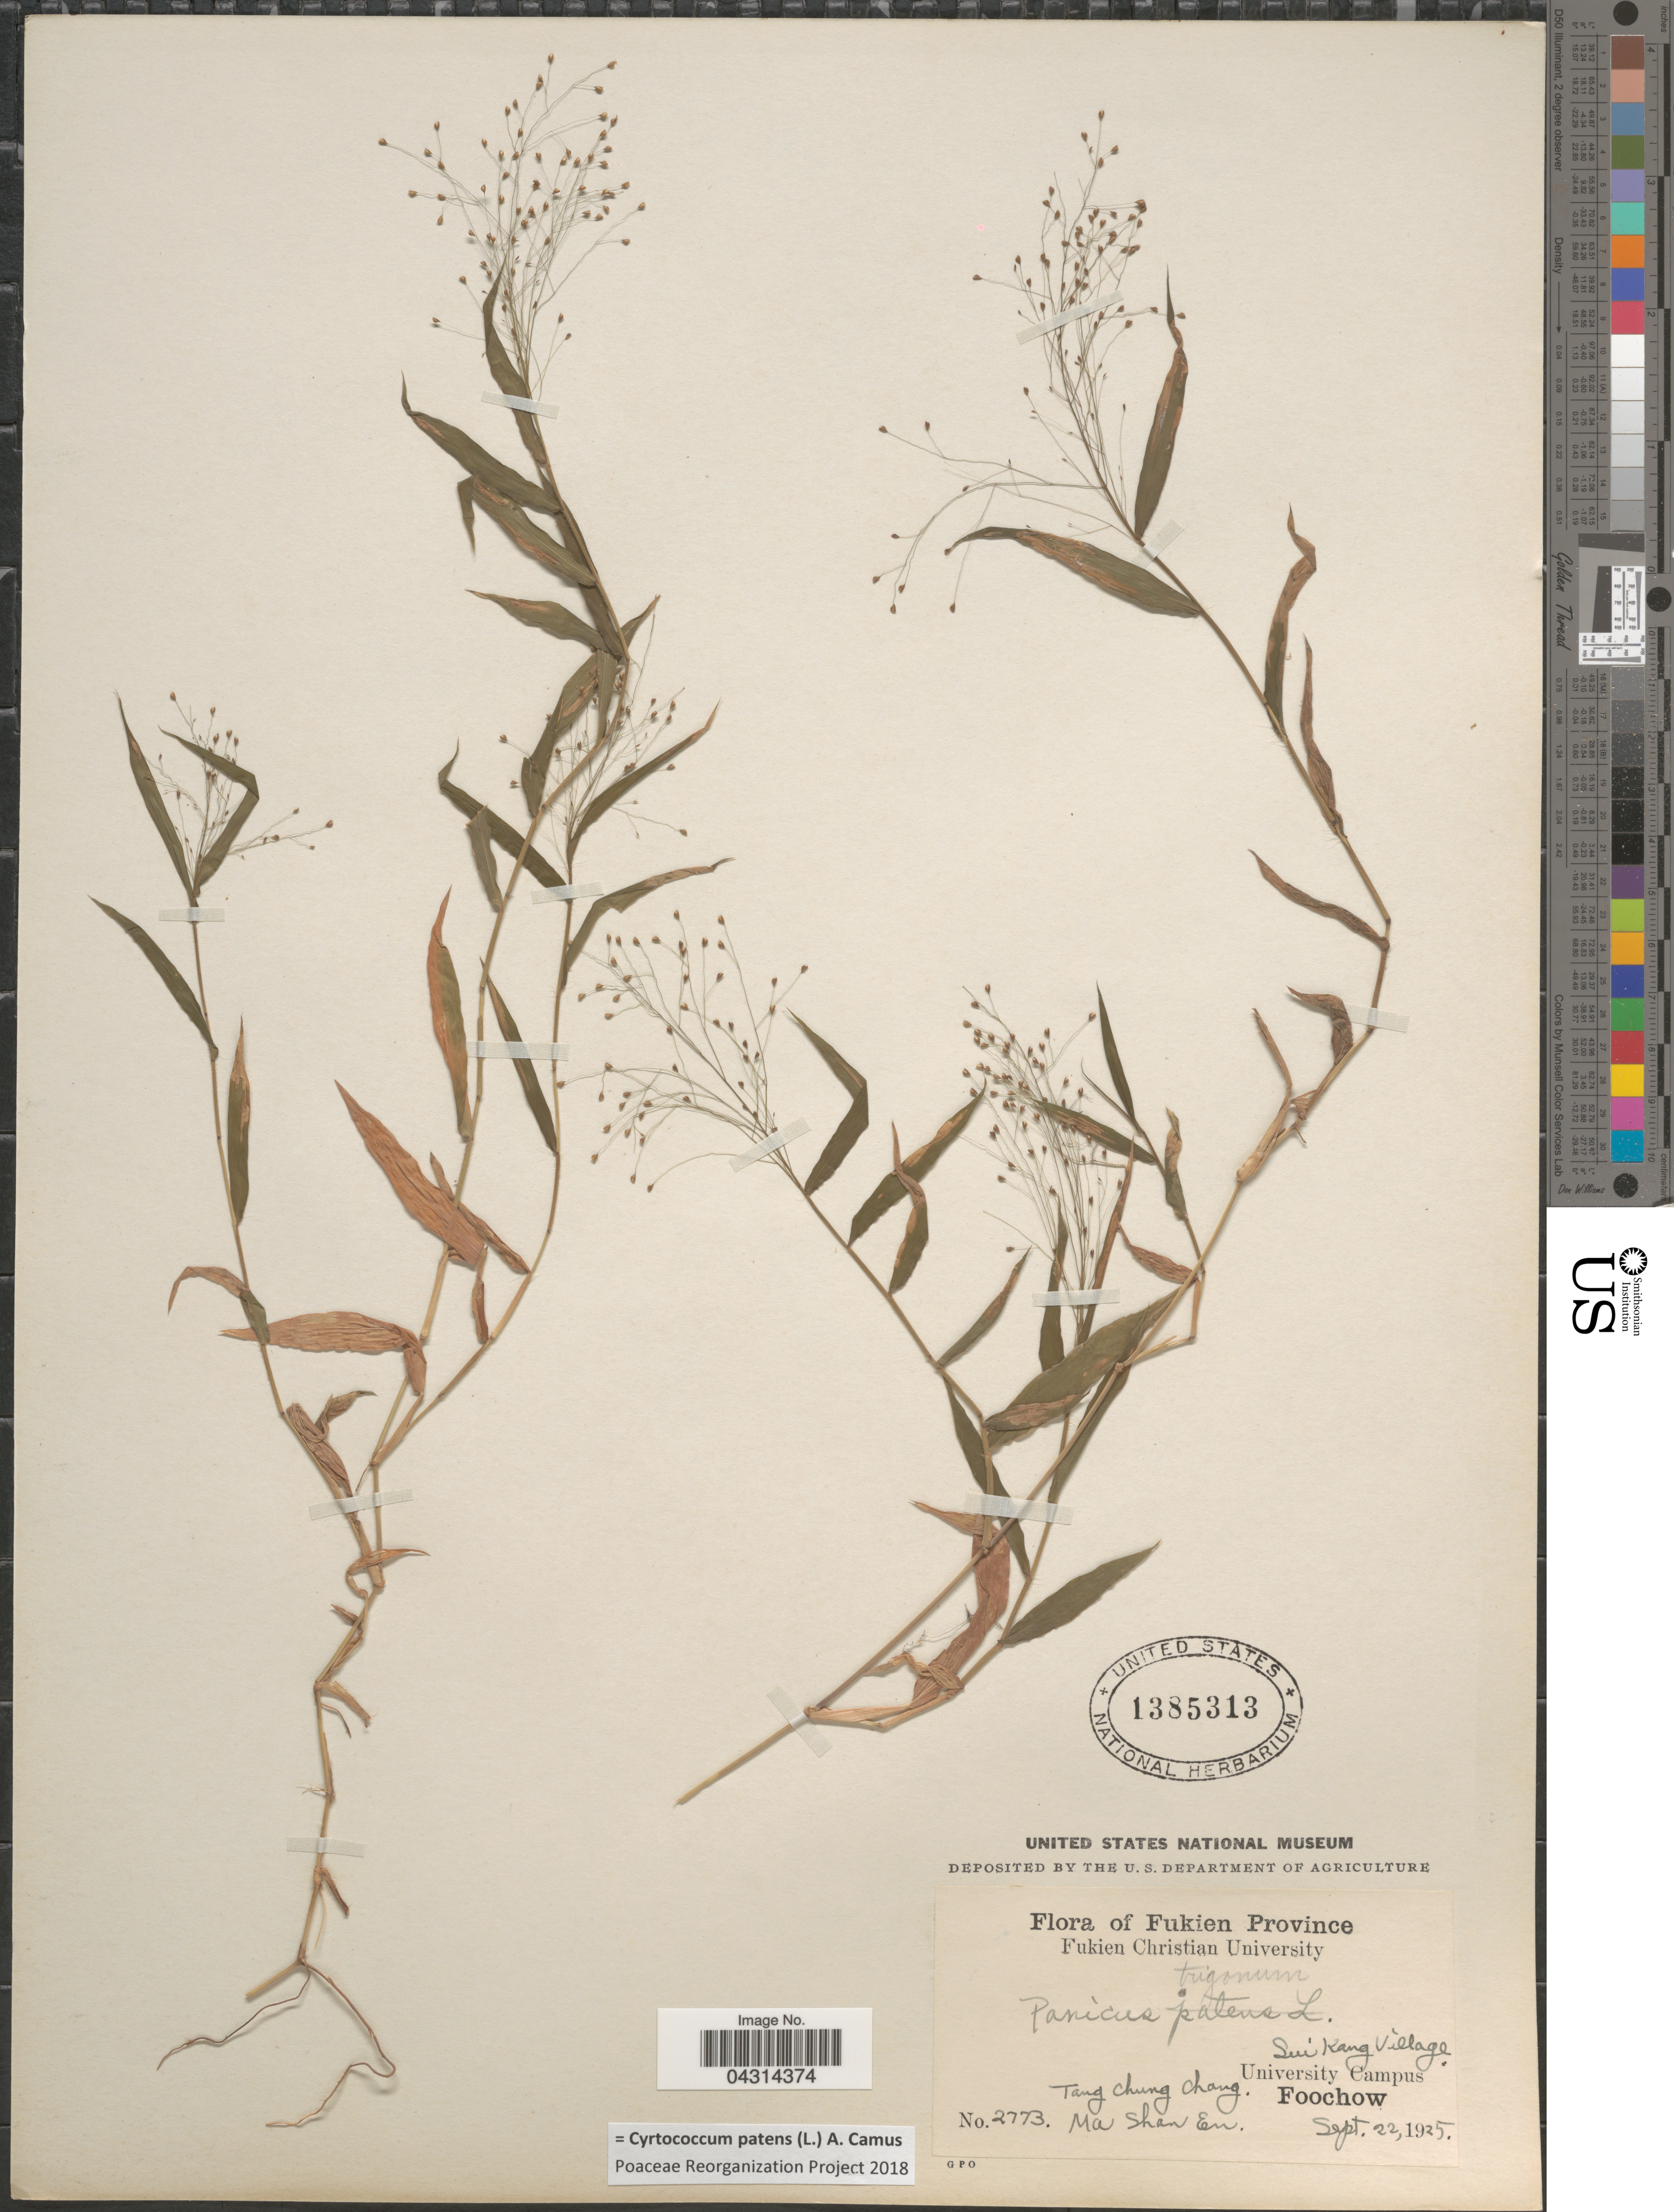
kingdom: Plantae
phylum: Tracheophyta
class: Liliopsida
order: Poales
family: Poaceae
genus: Cyrtococcum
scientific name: Cyrtococcum patens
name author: (L.) A. Camus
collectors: T. C. Chang & M. En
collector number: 2773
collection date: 1925-09-22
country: China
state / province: Fujian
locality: Fukien Province. Sui Kang Village. University Campus. Foochow. Tang Ching Chang. Ma Shan En.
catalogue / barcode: US 1385313